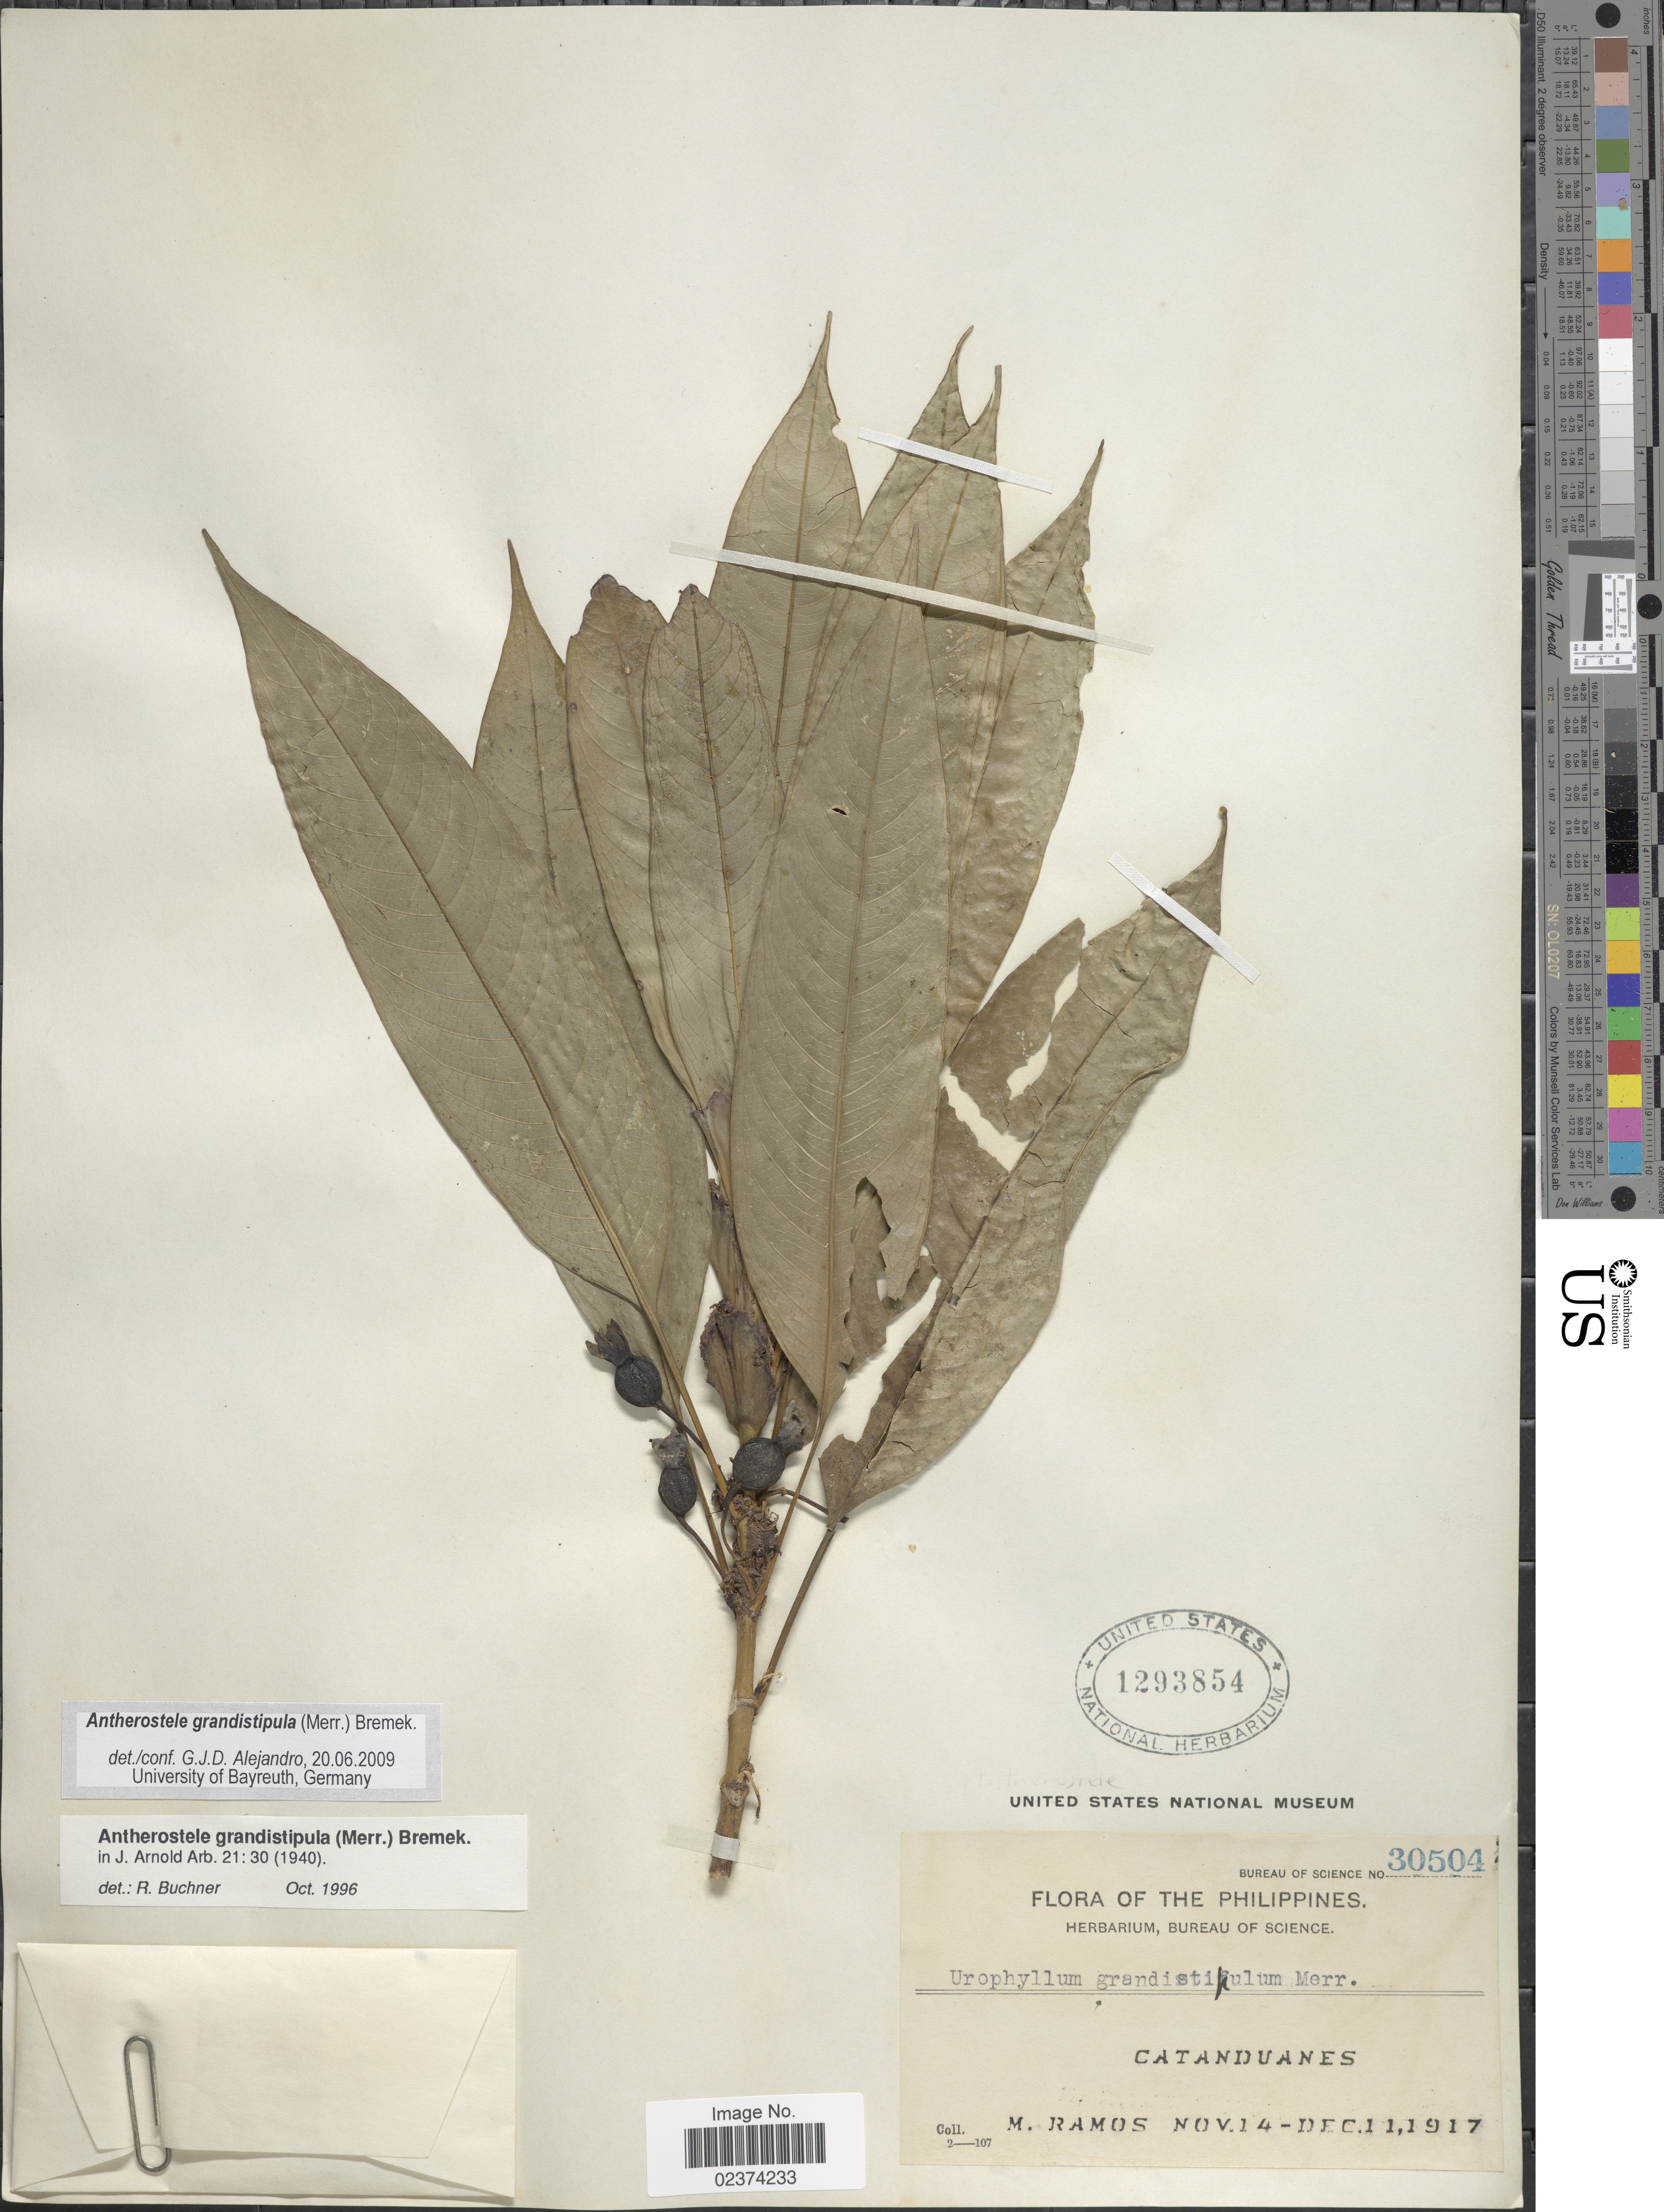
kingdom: Plantae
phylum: Tracheophyta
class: Magnoliopsida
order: Gentianales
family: Rubiaceae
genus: Antherostele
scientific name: Antherostele grandistipula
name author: (Merr.) Bremek.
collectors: M. Ramos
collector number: Bureau of Science 30504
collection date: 1917-11-14/1917-12-11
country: Philippines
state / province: Bicol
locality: Catanduanes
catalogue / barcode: US 1293854